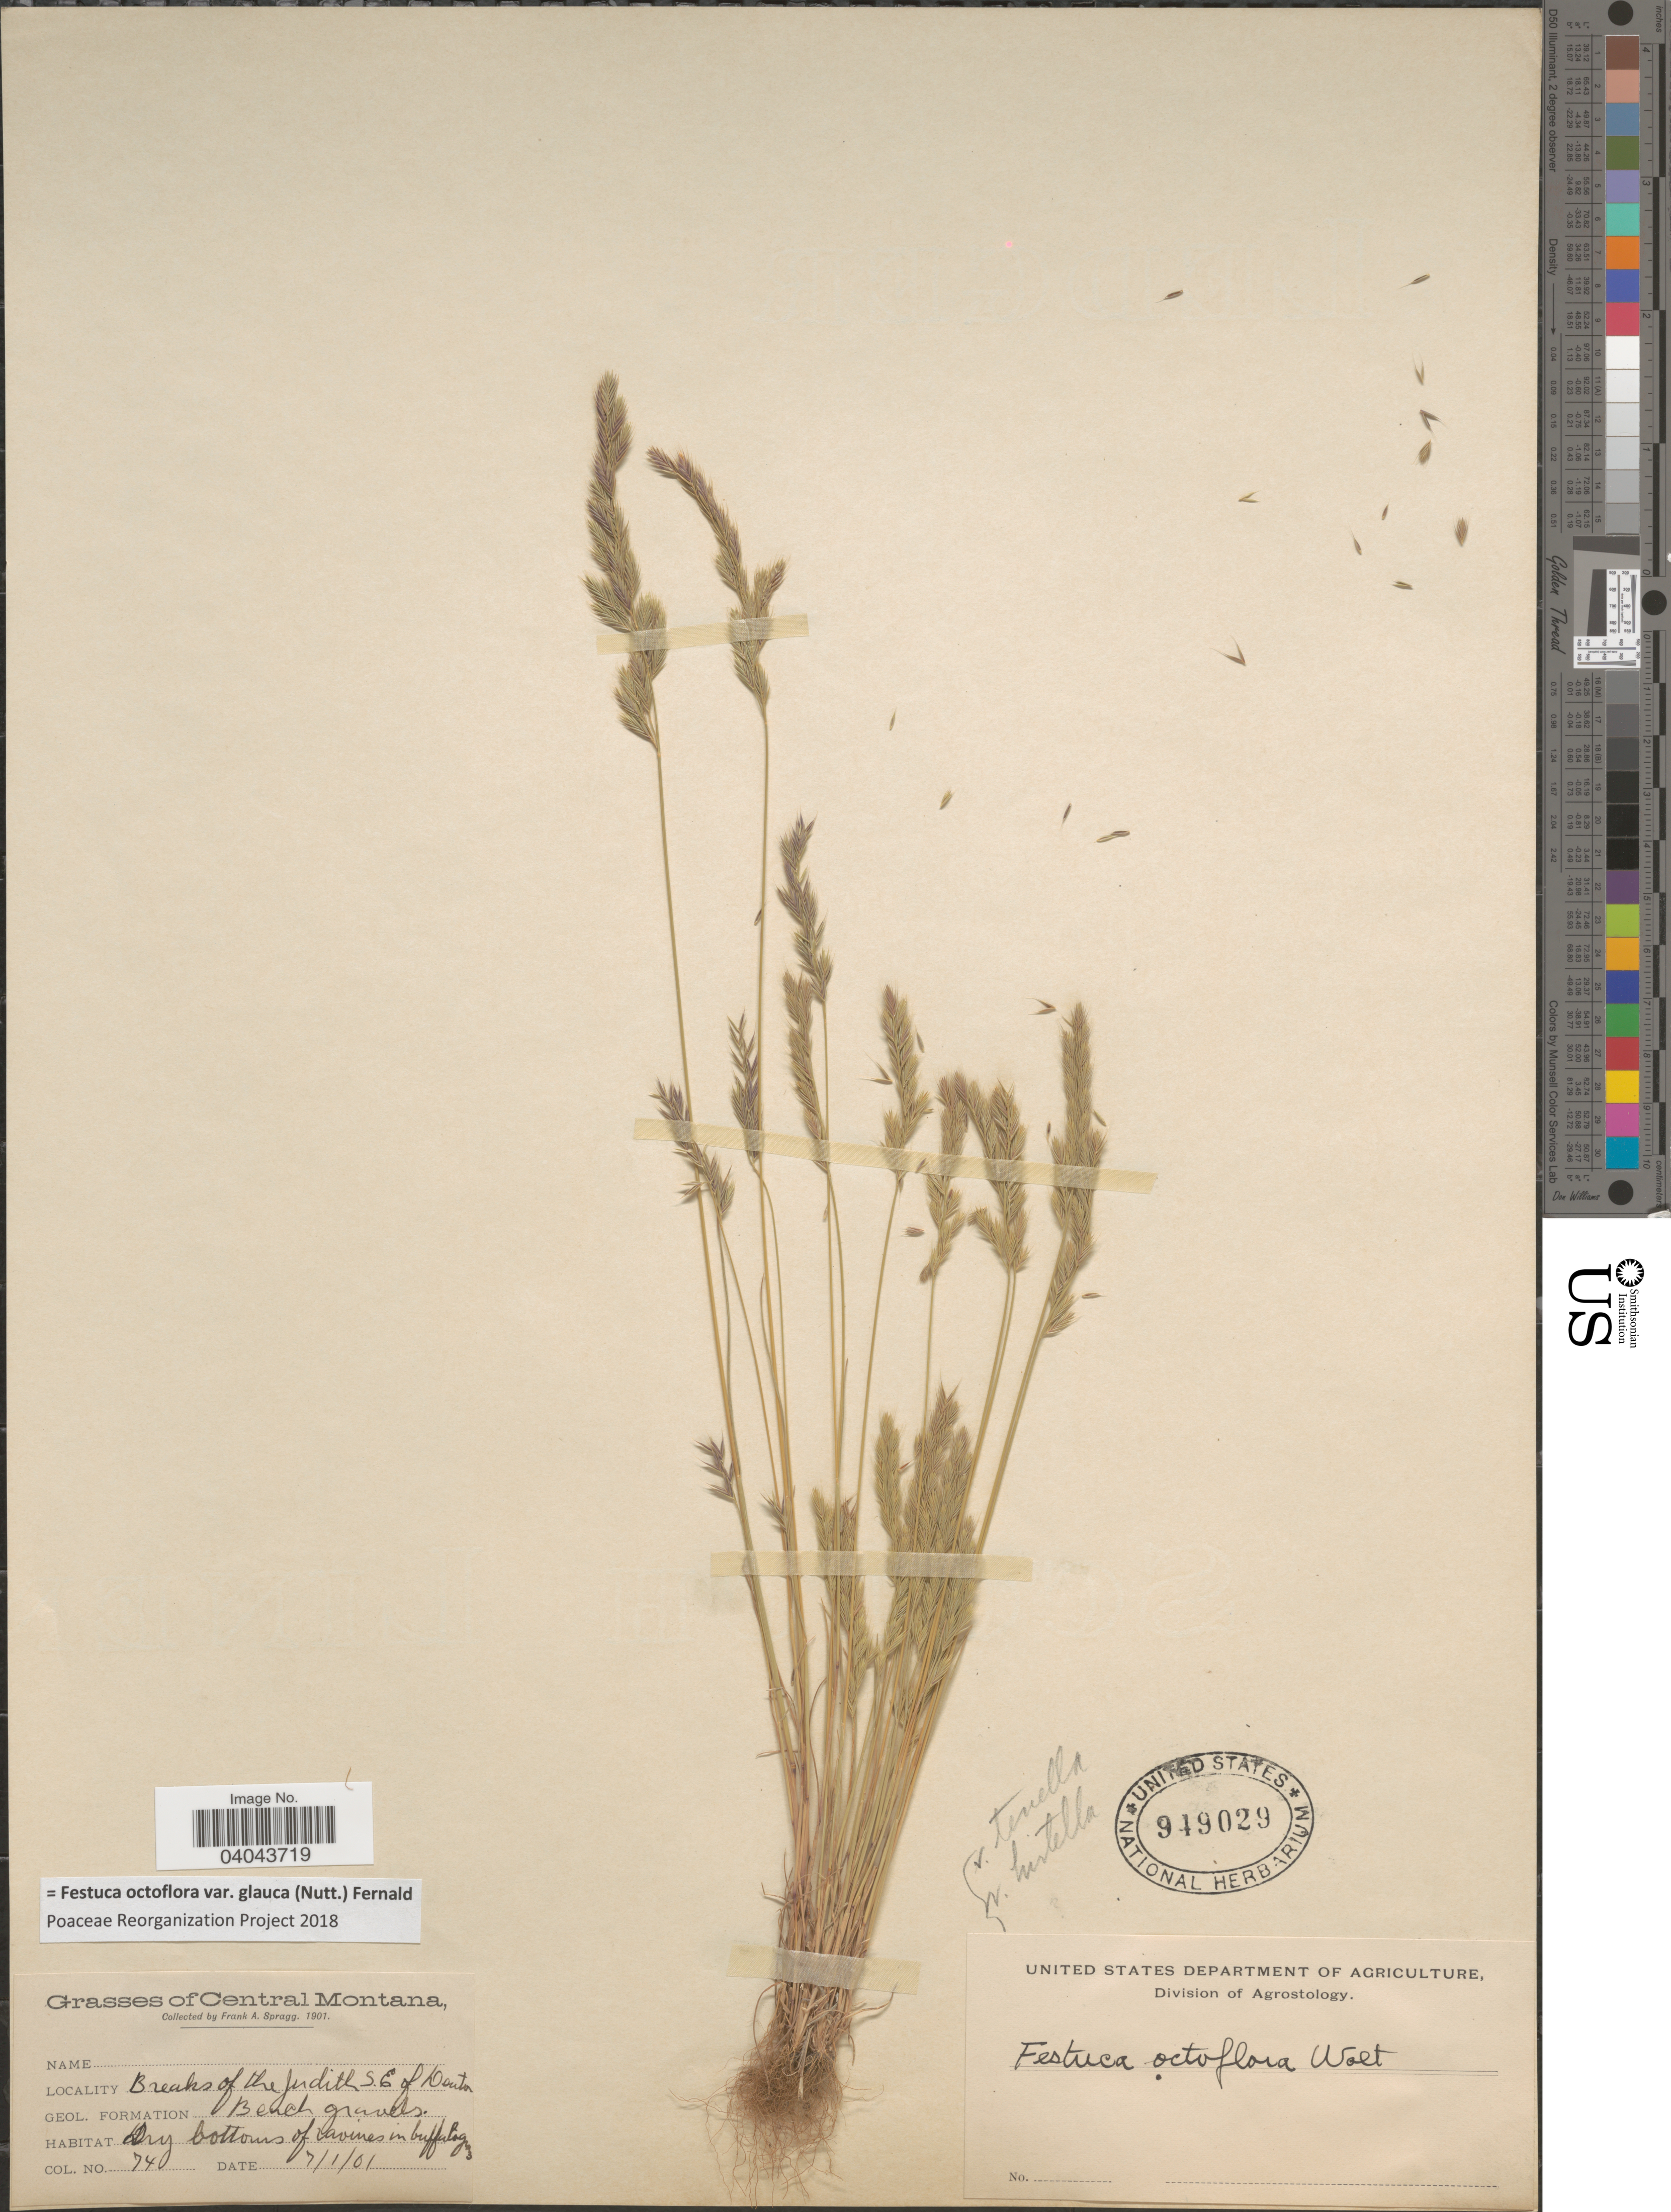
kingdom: Plantae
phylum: Tracheophyta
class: Liliopsida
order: Poales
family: Poaceae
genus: Festuca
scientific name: Festuca octoflora var. glauca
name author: (Nutt.) Fernald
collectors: F. Spragg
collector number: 74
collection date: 1901-07-01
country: United States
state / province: Montana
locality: Central Montana. Breaks of the Judith S.E. of Denton. Geol. Formation Bench gravels.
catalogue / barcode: US 949029